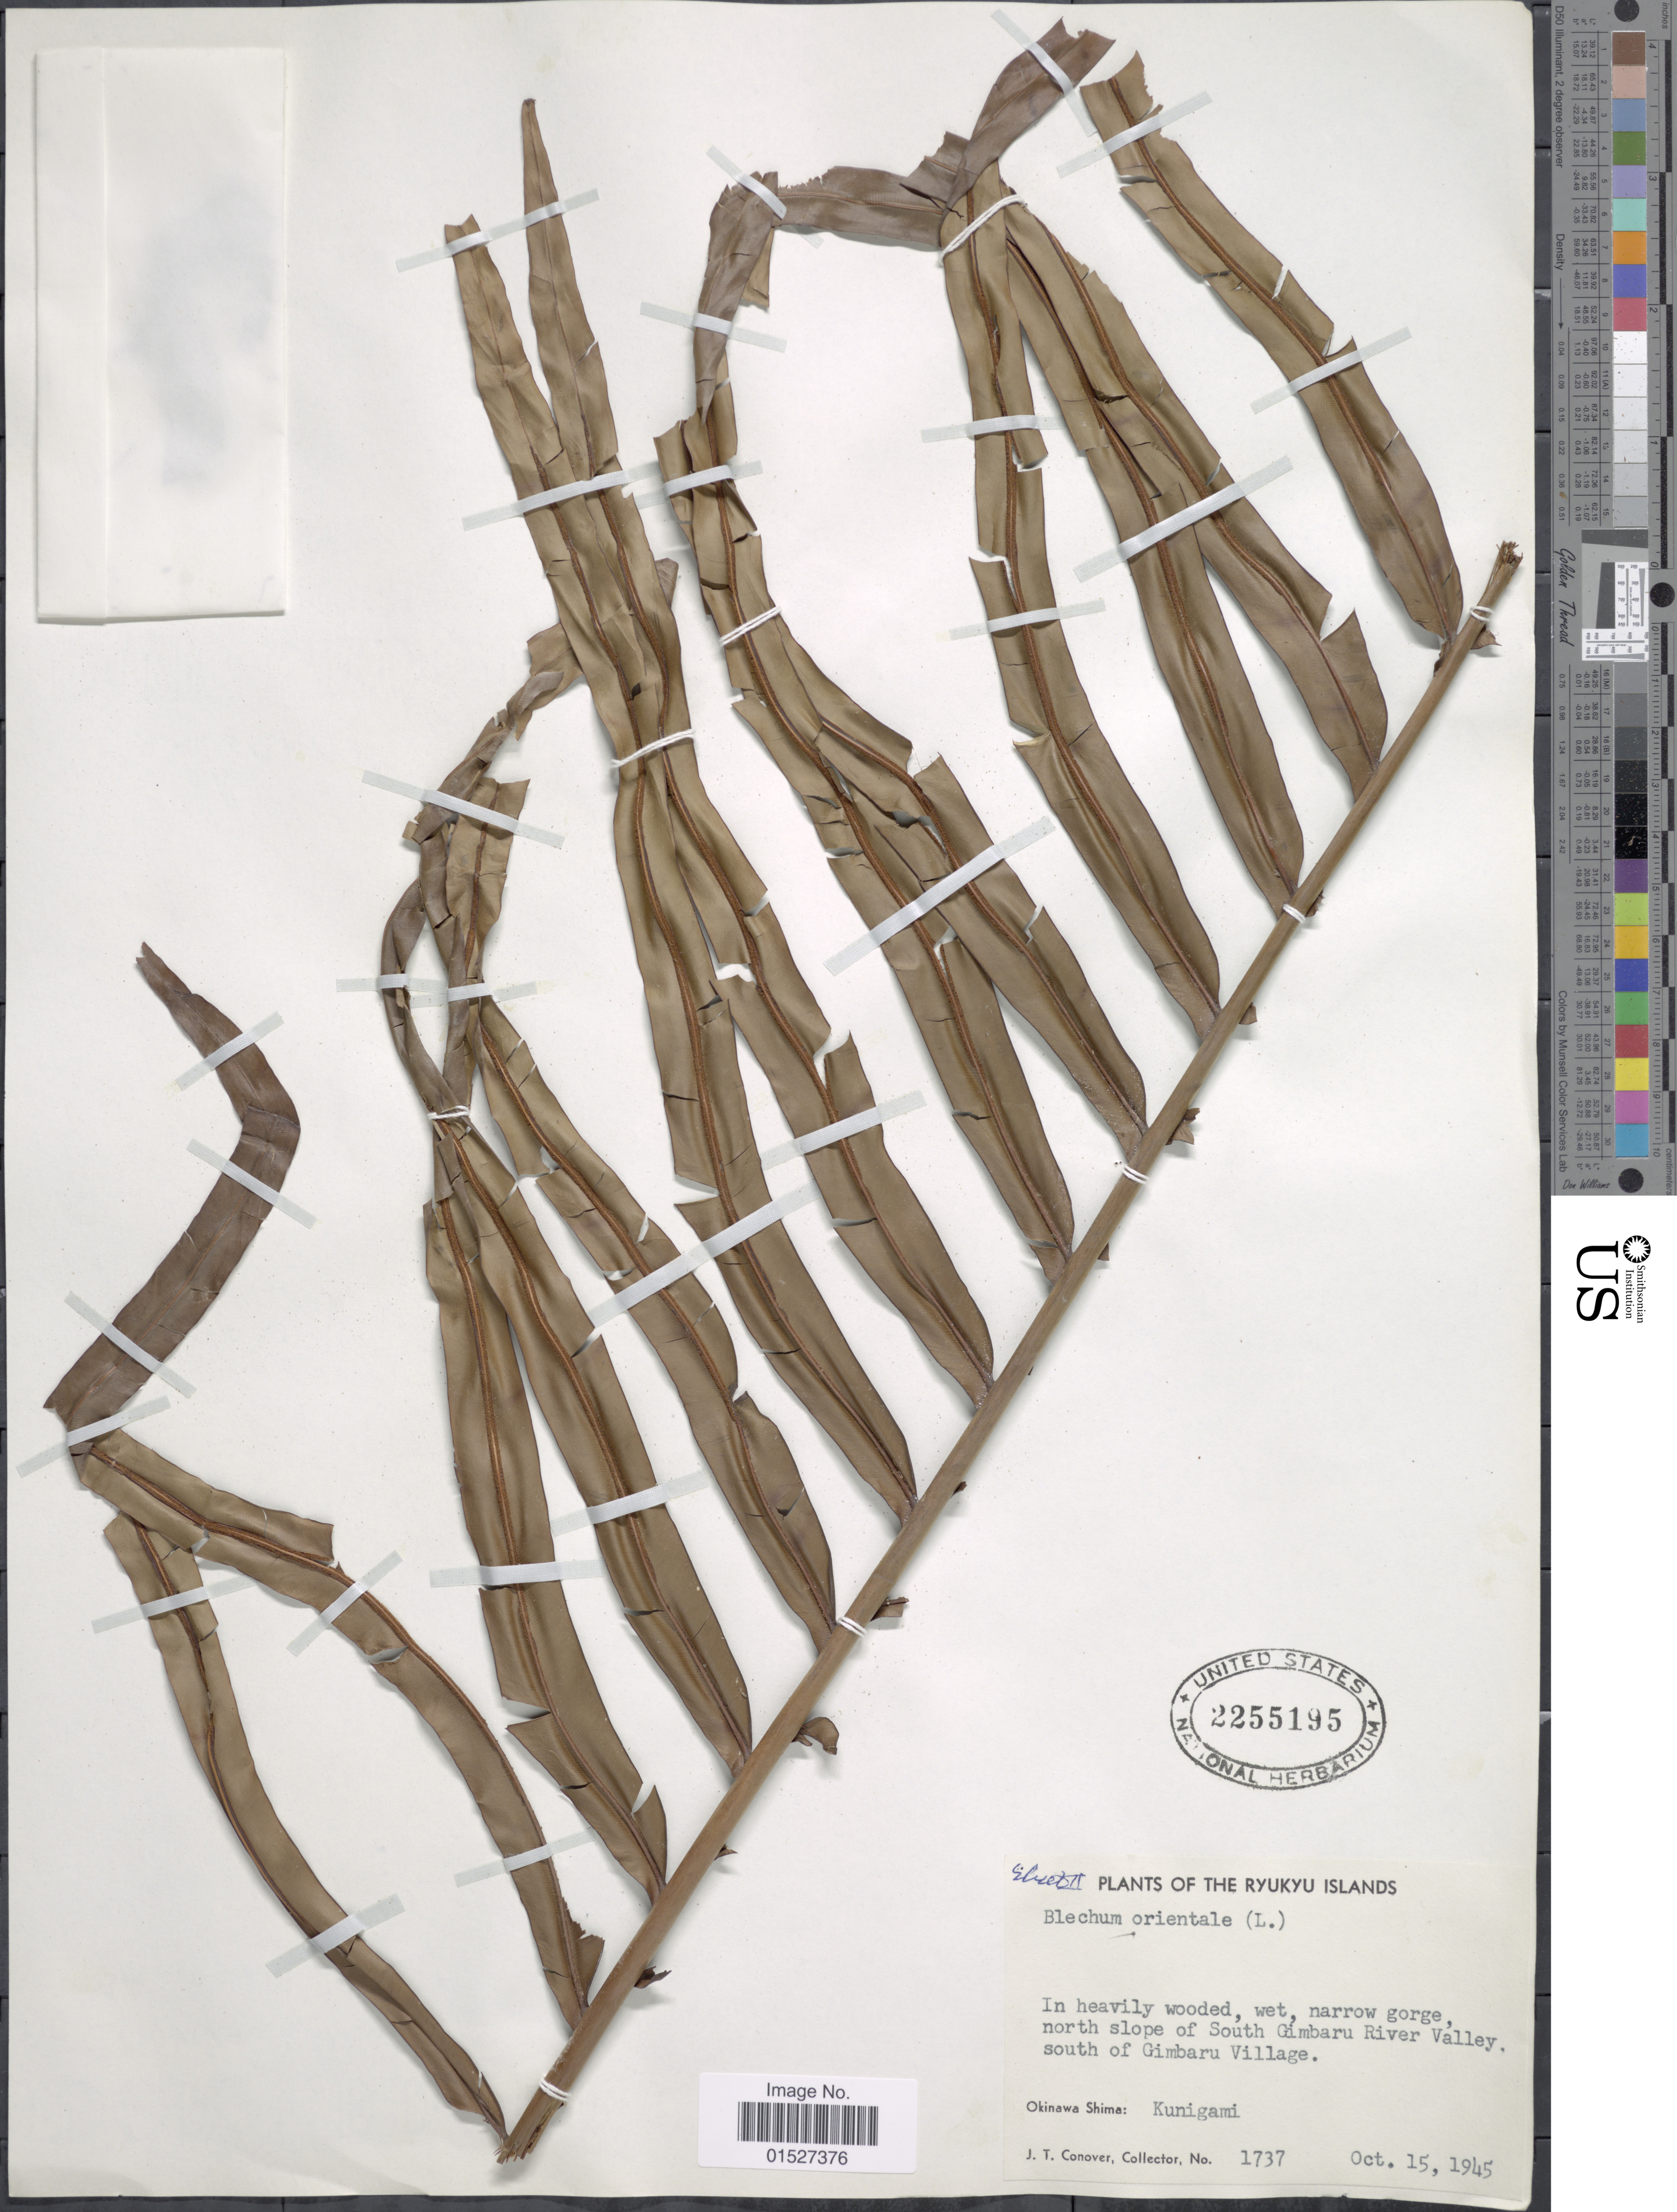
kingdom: Plantae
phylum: Tracheophyta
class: Polypodiopsida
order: Polypodiales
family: Blechnaceae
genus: Blechnum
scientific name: Blechnum orientale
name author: L.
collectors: J. T. Conover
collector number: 1737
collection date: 1945-10-15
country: Japan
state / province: Okinawa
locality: The Ryukyu Islands. North slope of South Gimbaru River Valley, south of Gimbaru Village. Okinawa Shima: Kunigami.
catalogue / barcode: US 2255195